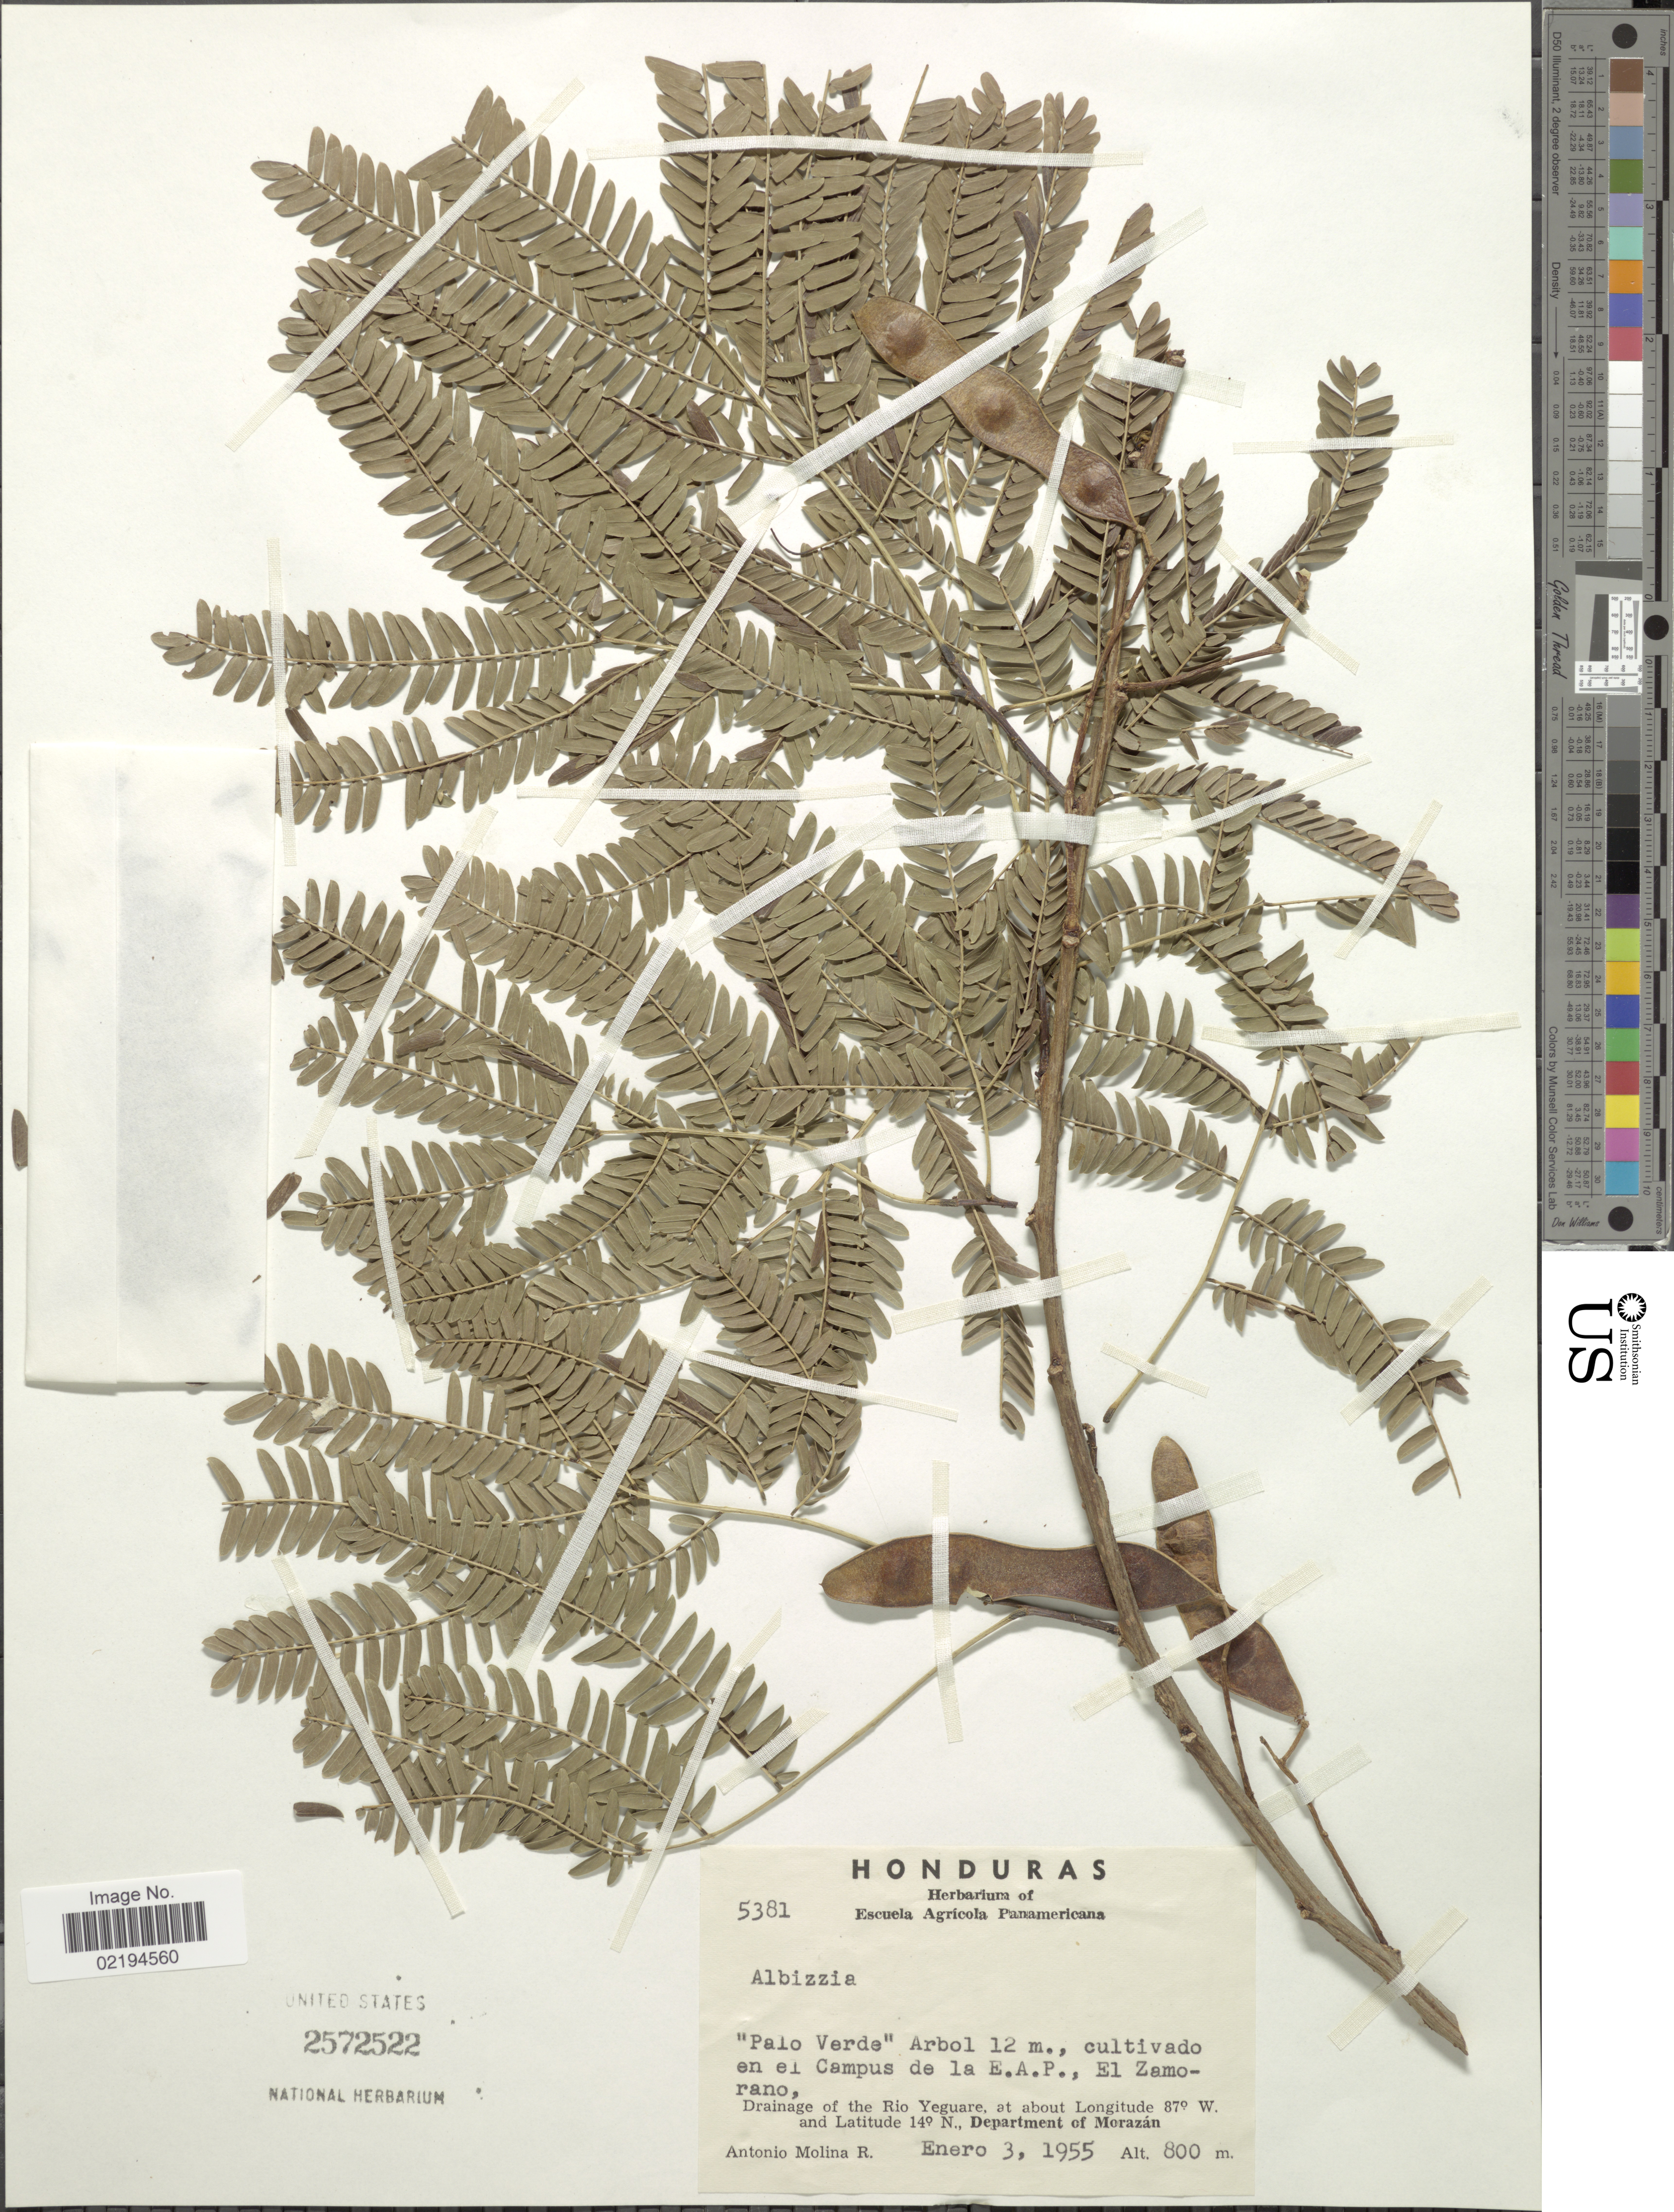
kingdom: Plantae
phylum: Tracheophyta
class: Magnoliopsida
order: Fabales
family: Fabaceae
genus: Albizia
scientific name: Albizia sp.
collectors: A. Molina R.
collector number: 5381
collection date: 1955-01-03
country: Honduras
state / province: Fco. Morazán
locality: Palo Verde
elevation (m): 800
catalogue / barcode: US 2572522